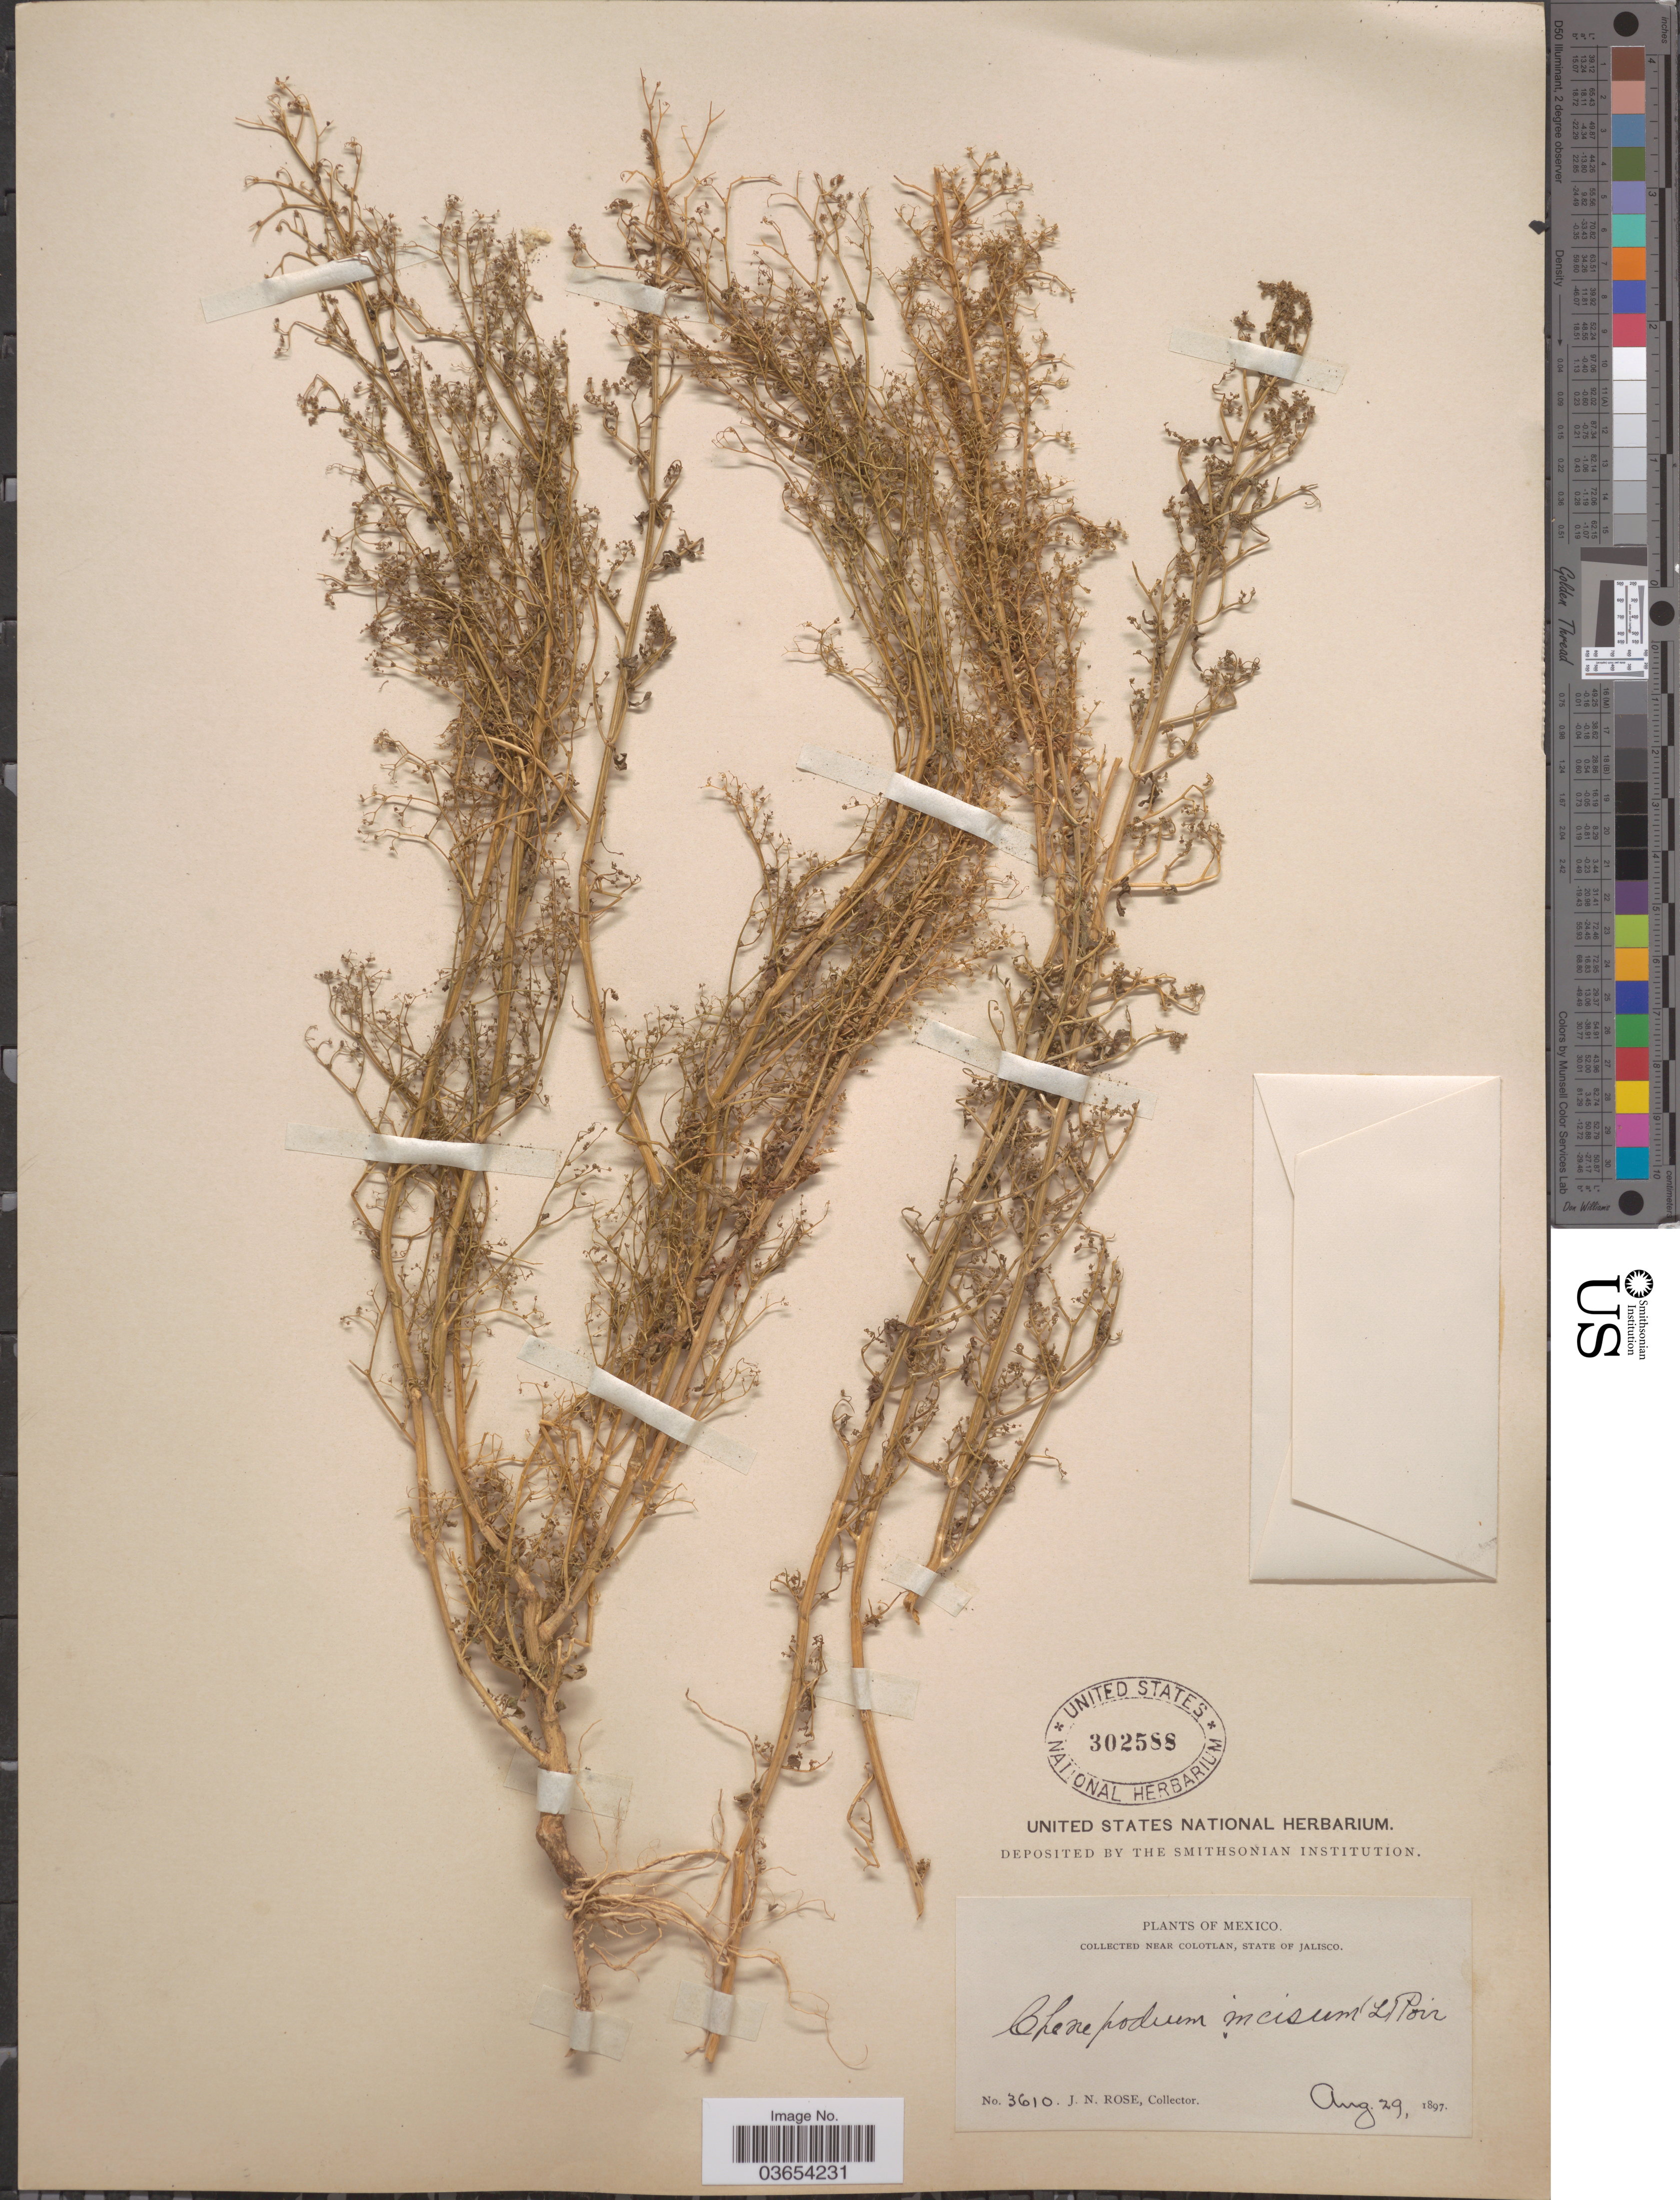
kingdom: Plantae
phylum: Tracheophyta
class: Magnoliopsida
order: Caryophyllales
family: Amaranthaceae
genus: Chenopodium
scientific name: Chenopodium incisum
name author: Poir.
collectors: J. N. Rose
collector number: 3610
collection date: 1897-08-29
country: Mexico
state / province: Jalisco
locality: Near Colotlan.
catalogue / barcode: US 302588